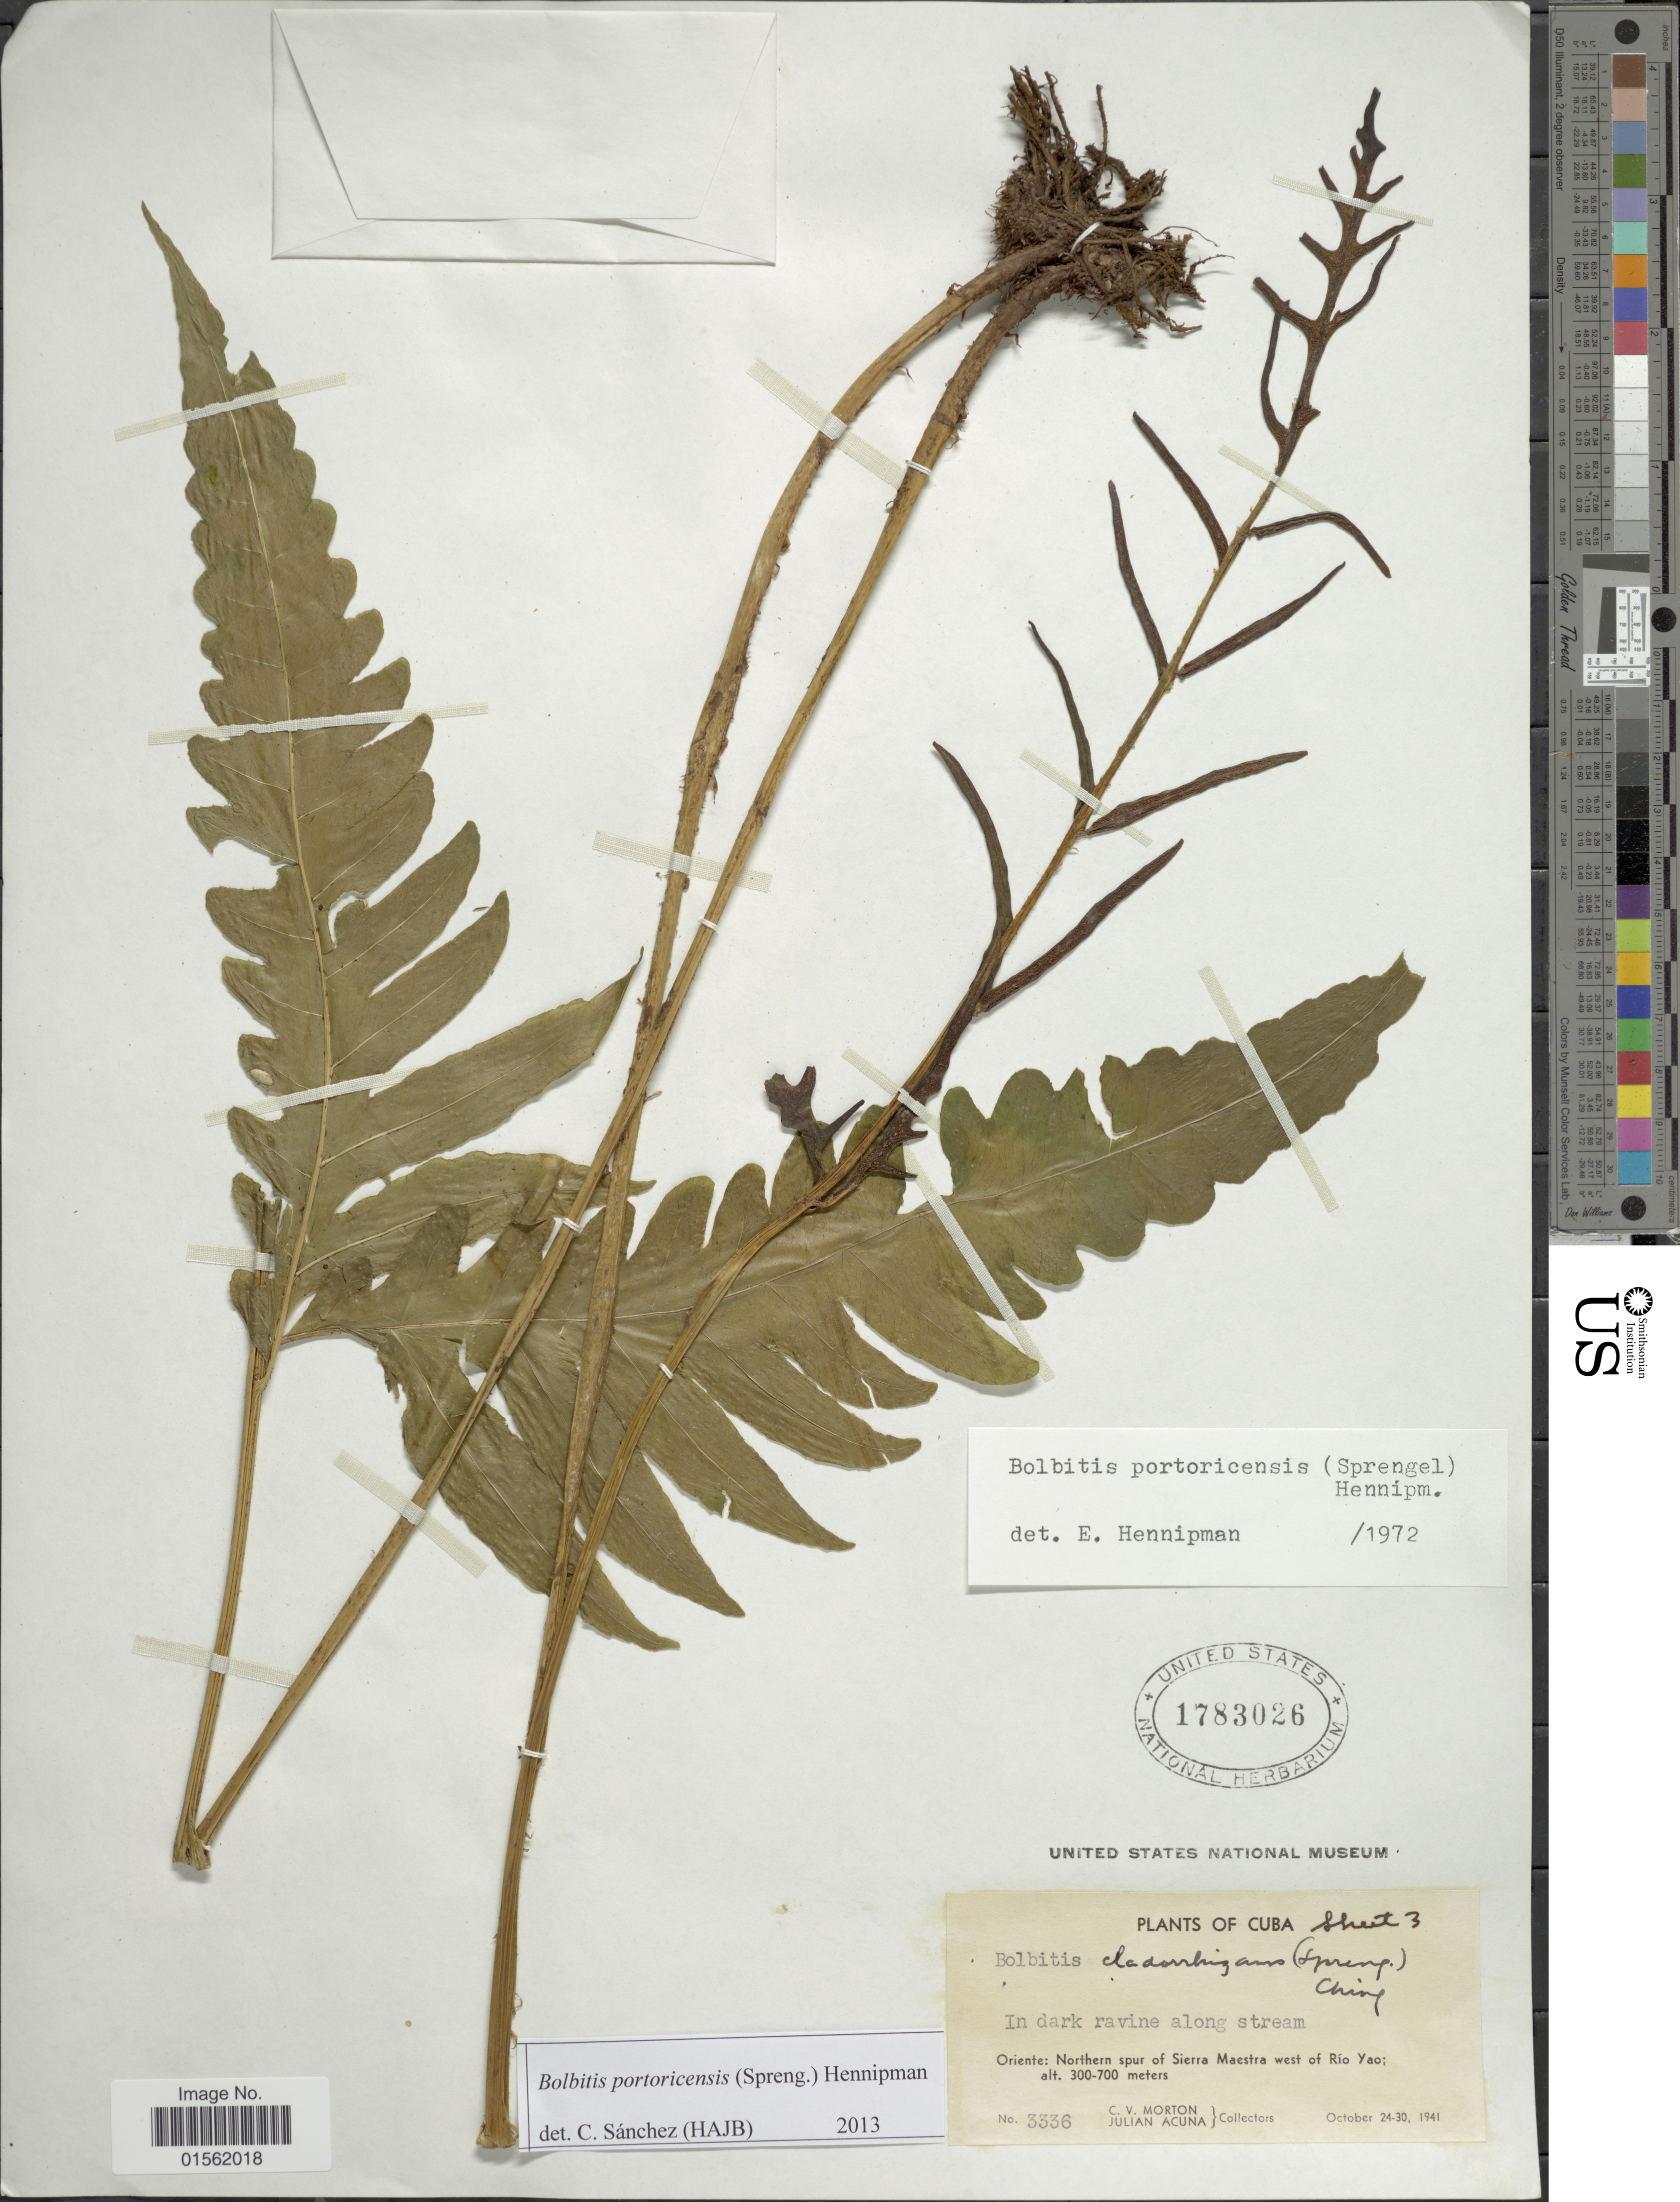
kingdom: Plantae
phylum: Tracheophyta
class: Polypodiopsida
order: Polypodiales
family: Dryopteridaceae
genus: Bolbitis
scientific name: Bolbitis portoricensis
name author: (Spreng.) Hennipman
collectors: C. V. Morton & J. B. Acuña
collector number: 3336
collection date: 1941-10-24/1941-10-30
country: Cuba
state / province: Oriente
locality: Northern spur of Sierra Maestra west of Río Yao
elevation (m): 300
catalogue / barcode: US 1783026